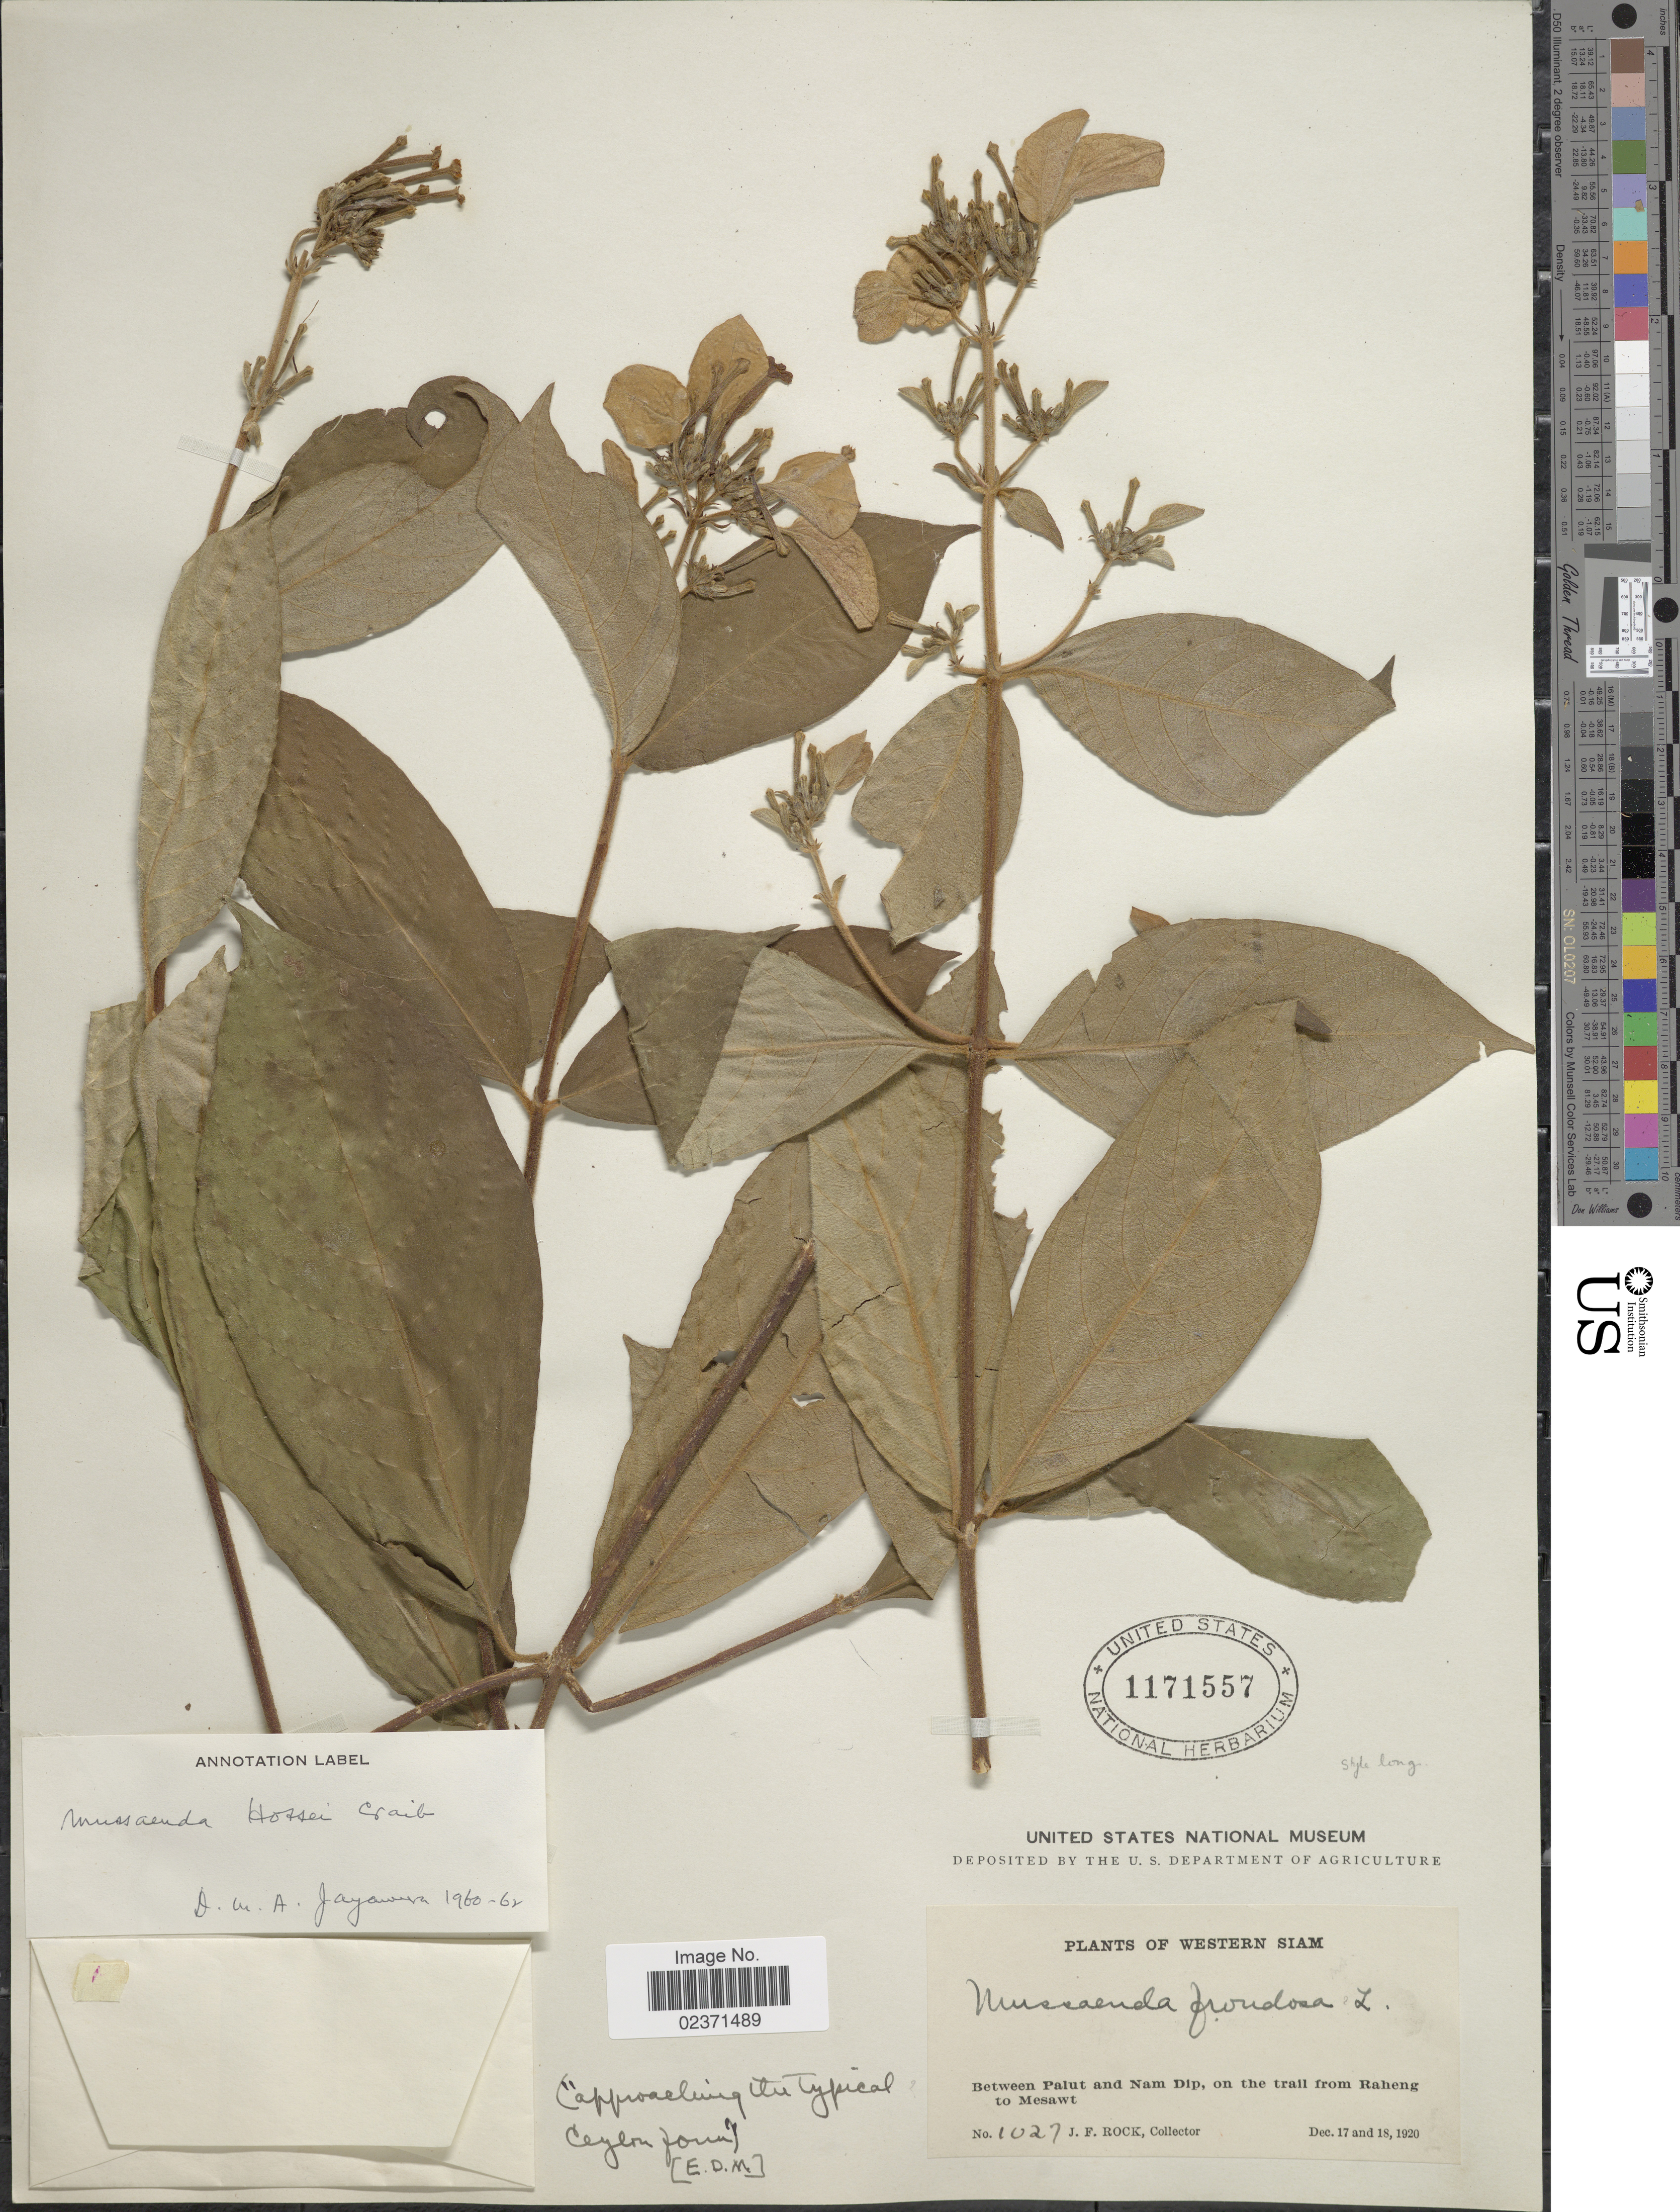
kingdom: Plantae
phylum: Tracheophyta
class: Magnoliopsida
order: Gentianales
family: Rubiaceae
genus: Mussaenda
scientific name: Mussaenda hossei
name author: Craib ex Hosseus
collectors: J. Rock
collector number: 1027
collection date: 1920-12-17/1920-12-18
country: Thailand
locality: Western Siam. Between Palut and Nam Dip, on the trail from Raheng to Mesawt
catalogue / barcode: US 1171557